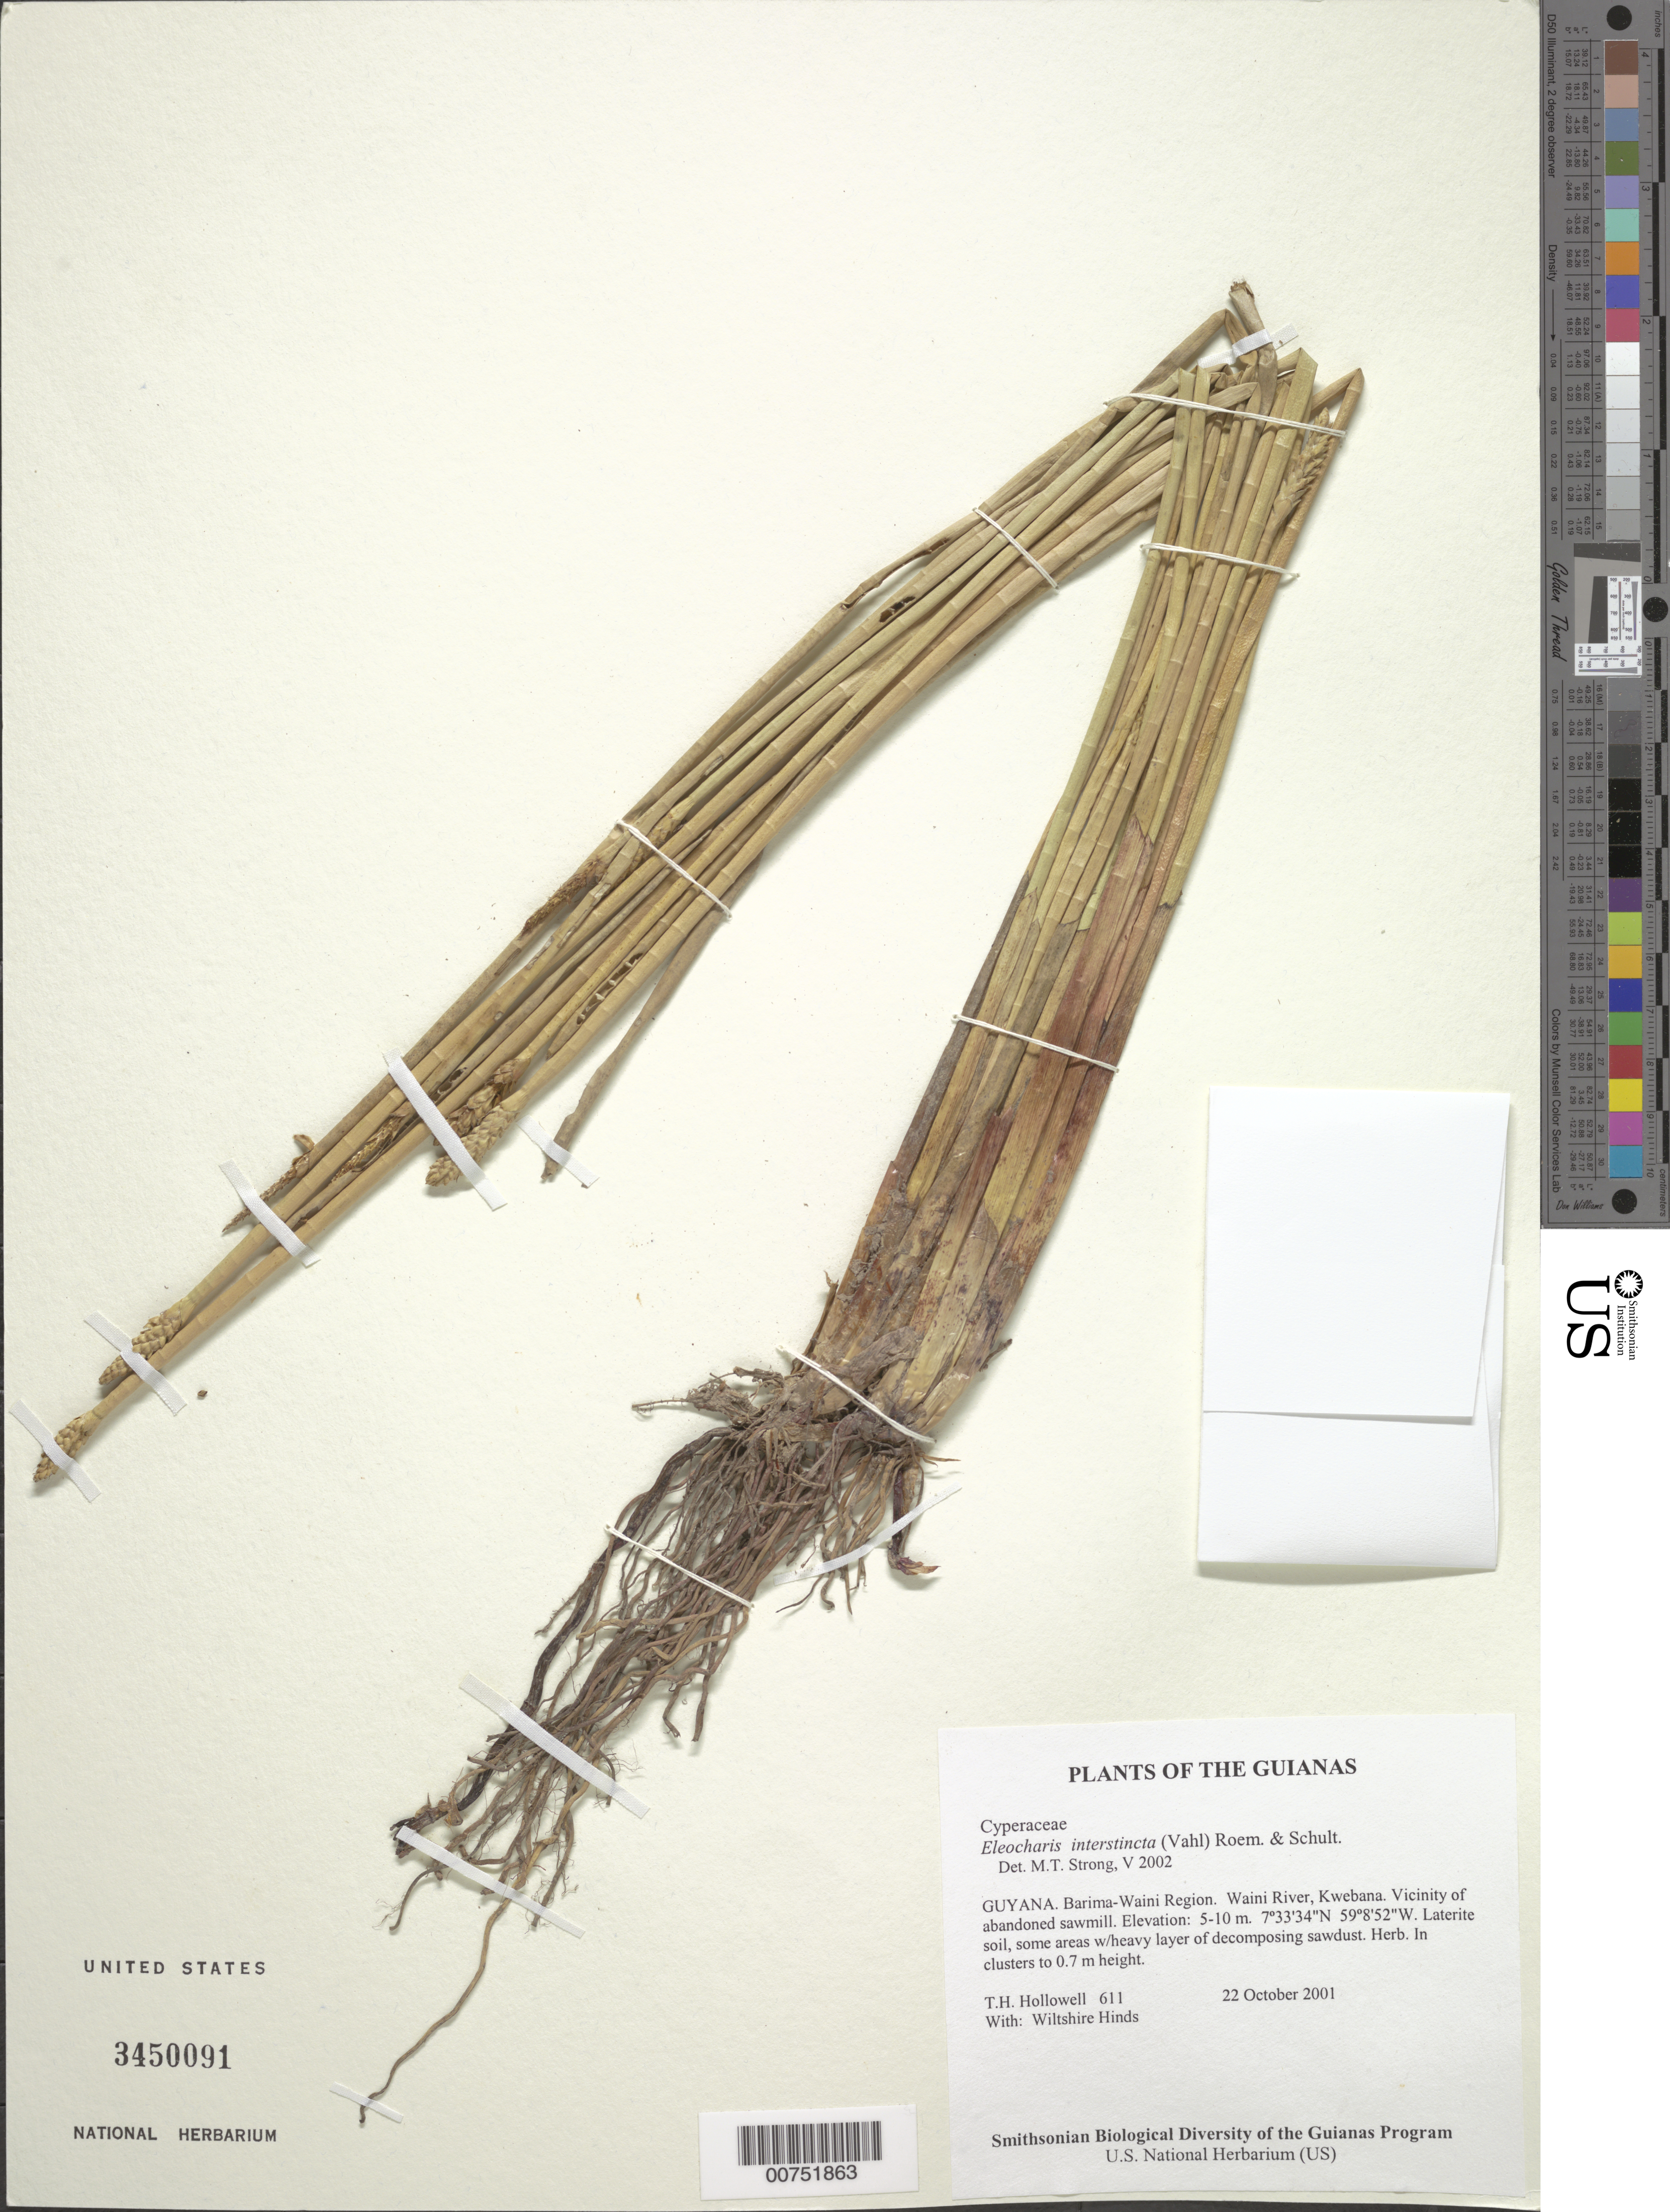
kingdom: Plantae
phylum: Tracheophyta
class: Liliopsida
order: Poales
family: Cyperaceae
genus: Eleocharis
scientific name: Eleocharis interstincta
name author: (Vahl) Roem. & Schult.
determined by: Strong, M. T., (US), Smithsonian Institution - National Museum of Natural History (UNITED STATES)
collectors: T. Hollowell & W. Hinds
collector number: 611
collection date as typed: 22 October 2001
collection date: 2001-10-22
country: Guyana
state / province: Barima-Waini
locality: Waini River, Kwebana. Vicinity of abandoned sawmill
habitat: Laterite soil, some areas w/heavy layer of decomposing sawdust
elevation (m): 5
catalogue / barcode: US 3450091